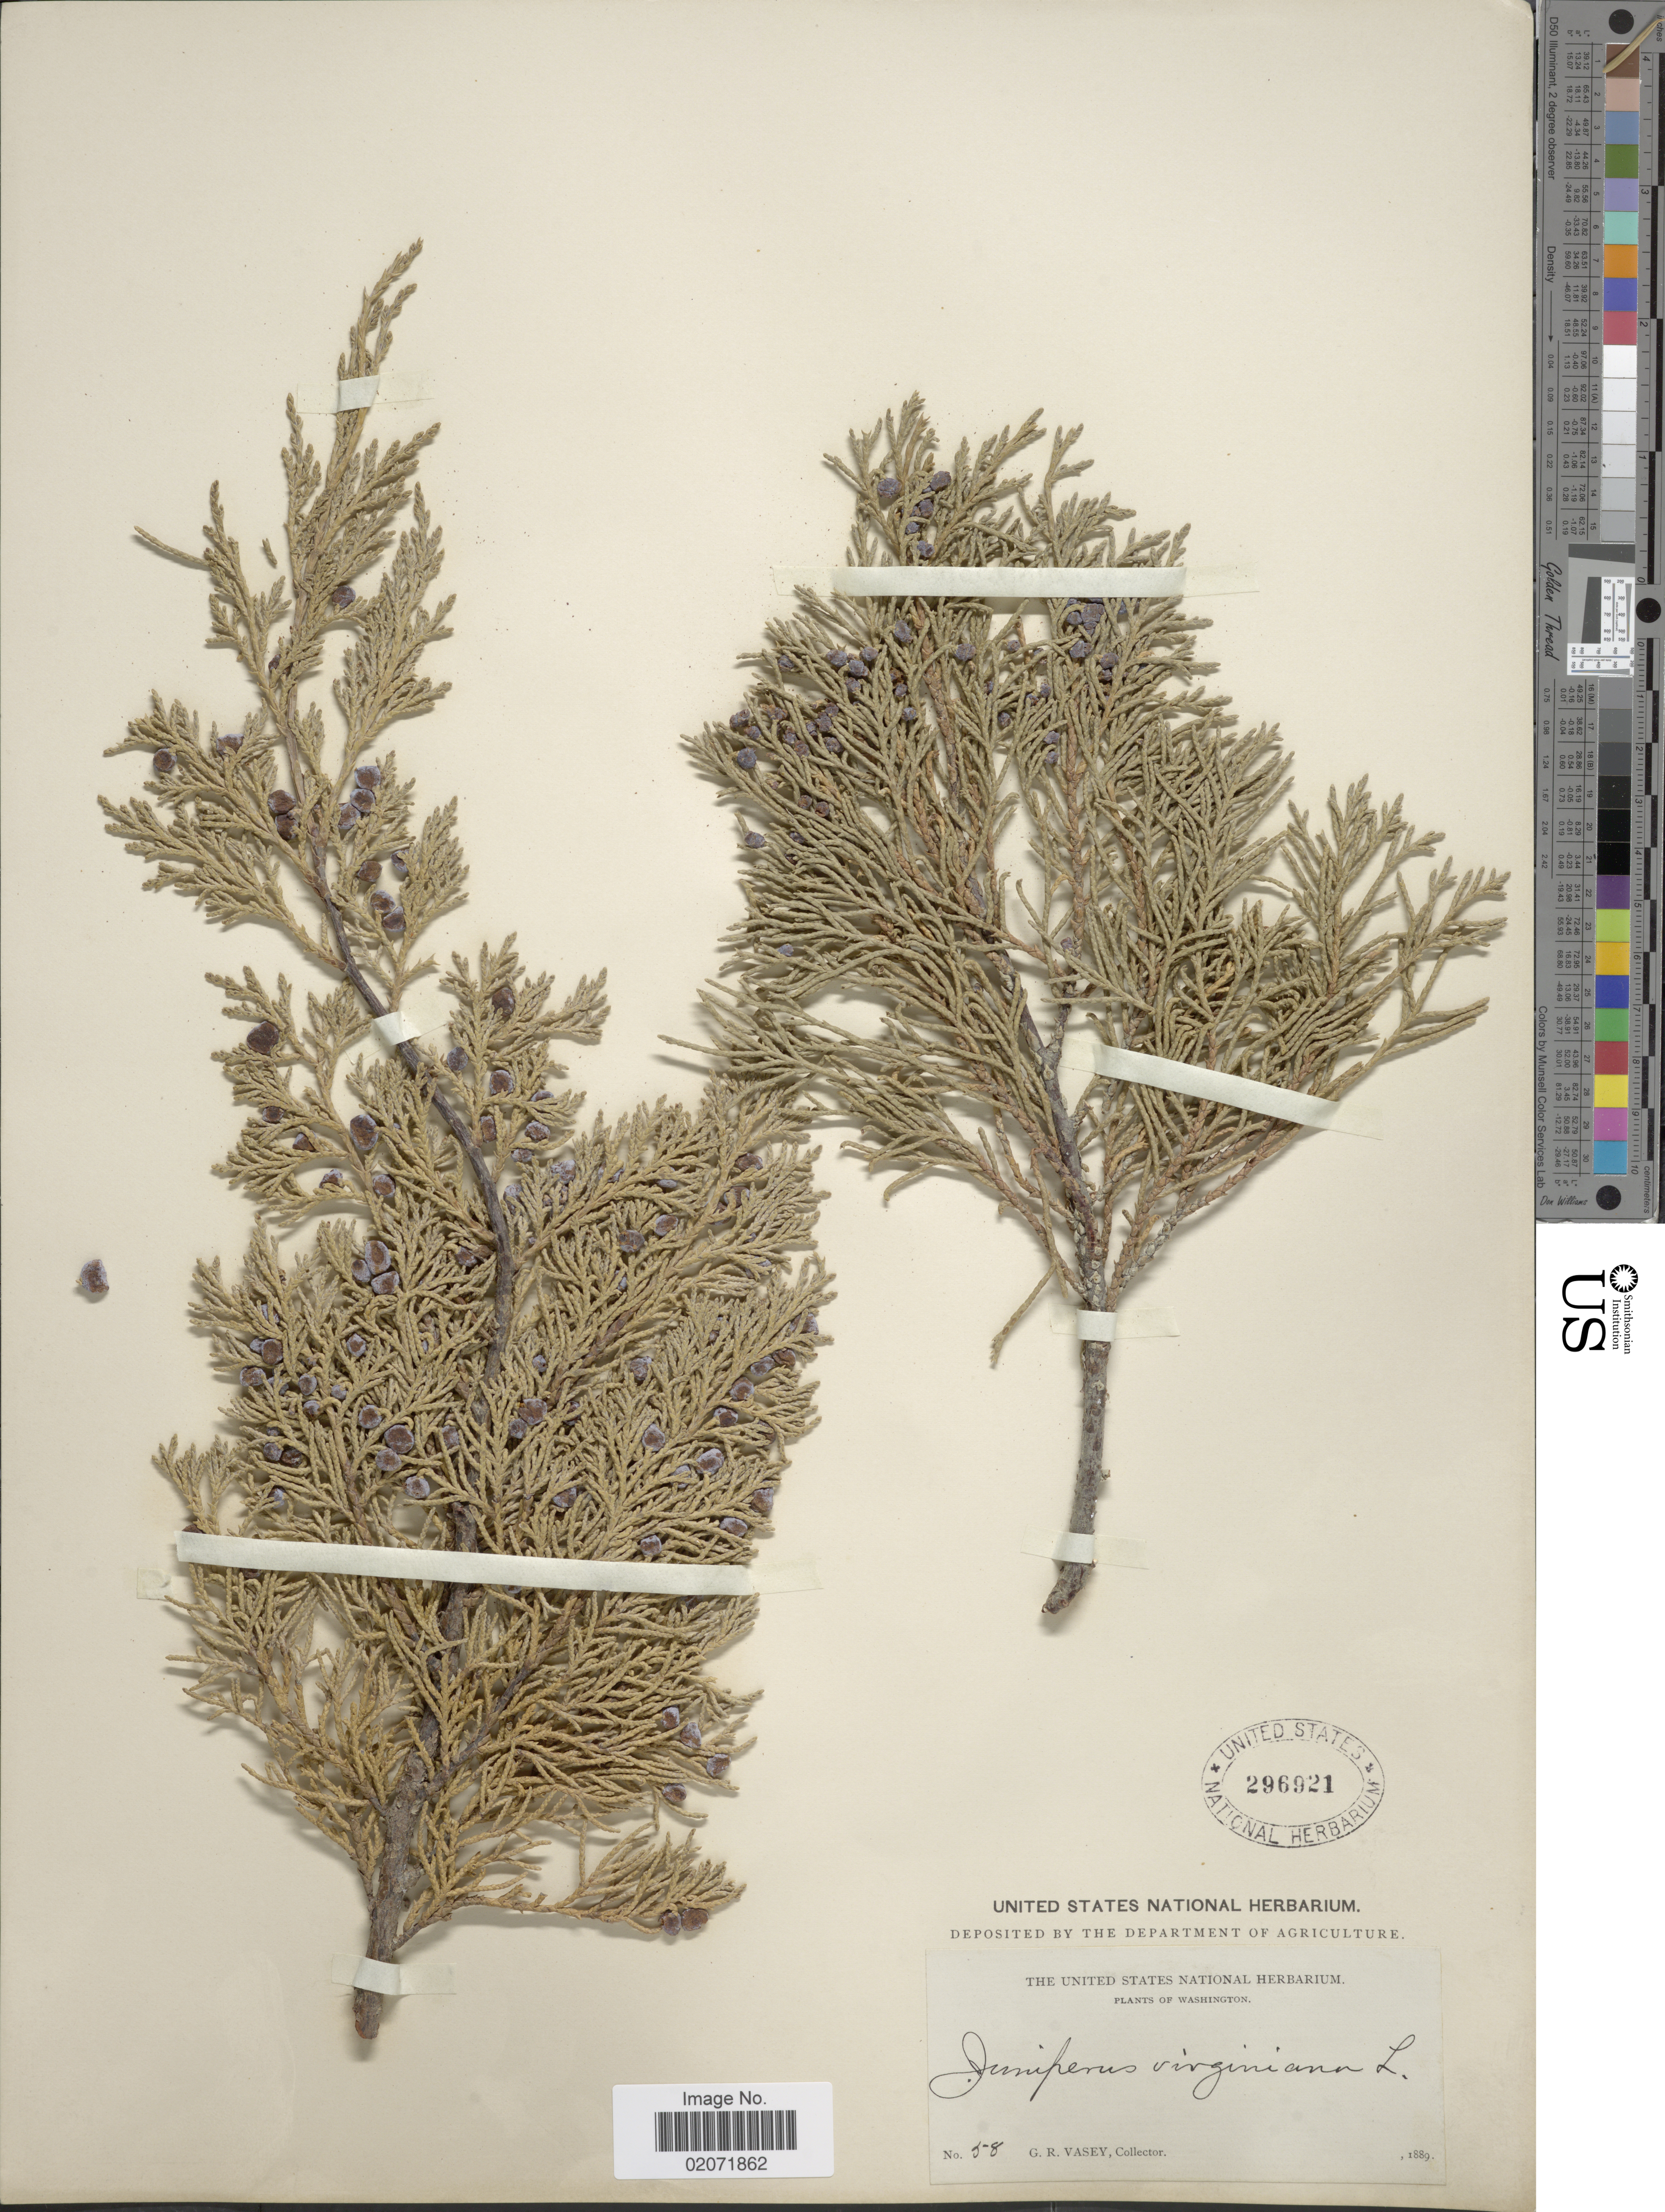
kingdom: Plantae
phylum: Tracheophyta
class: Pinopsida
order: Pinales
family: Cupressaceae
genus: Juniperus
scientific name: Juniperus scopulorum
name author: Sarg.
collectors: G. R. Vasey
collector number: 58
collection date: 1889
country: United States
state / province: Washington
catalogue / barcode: US 296921